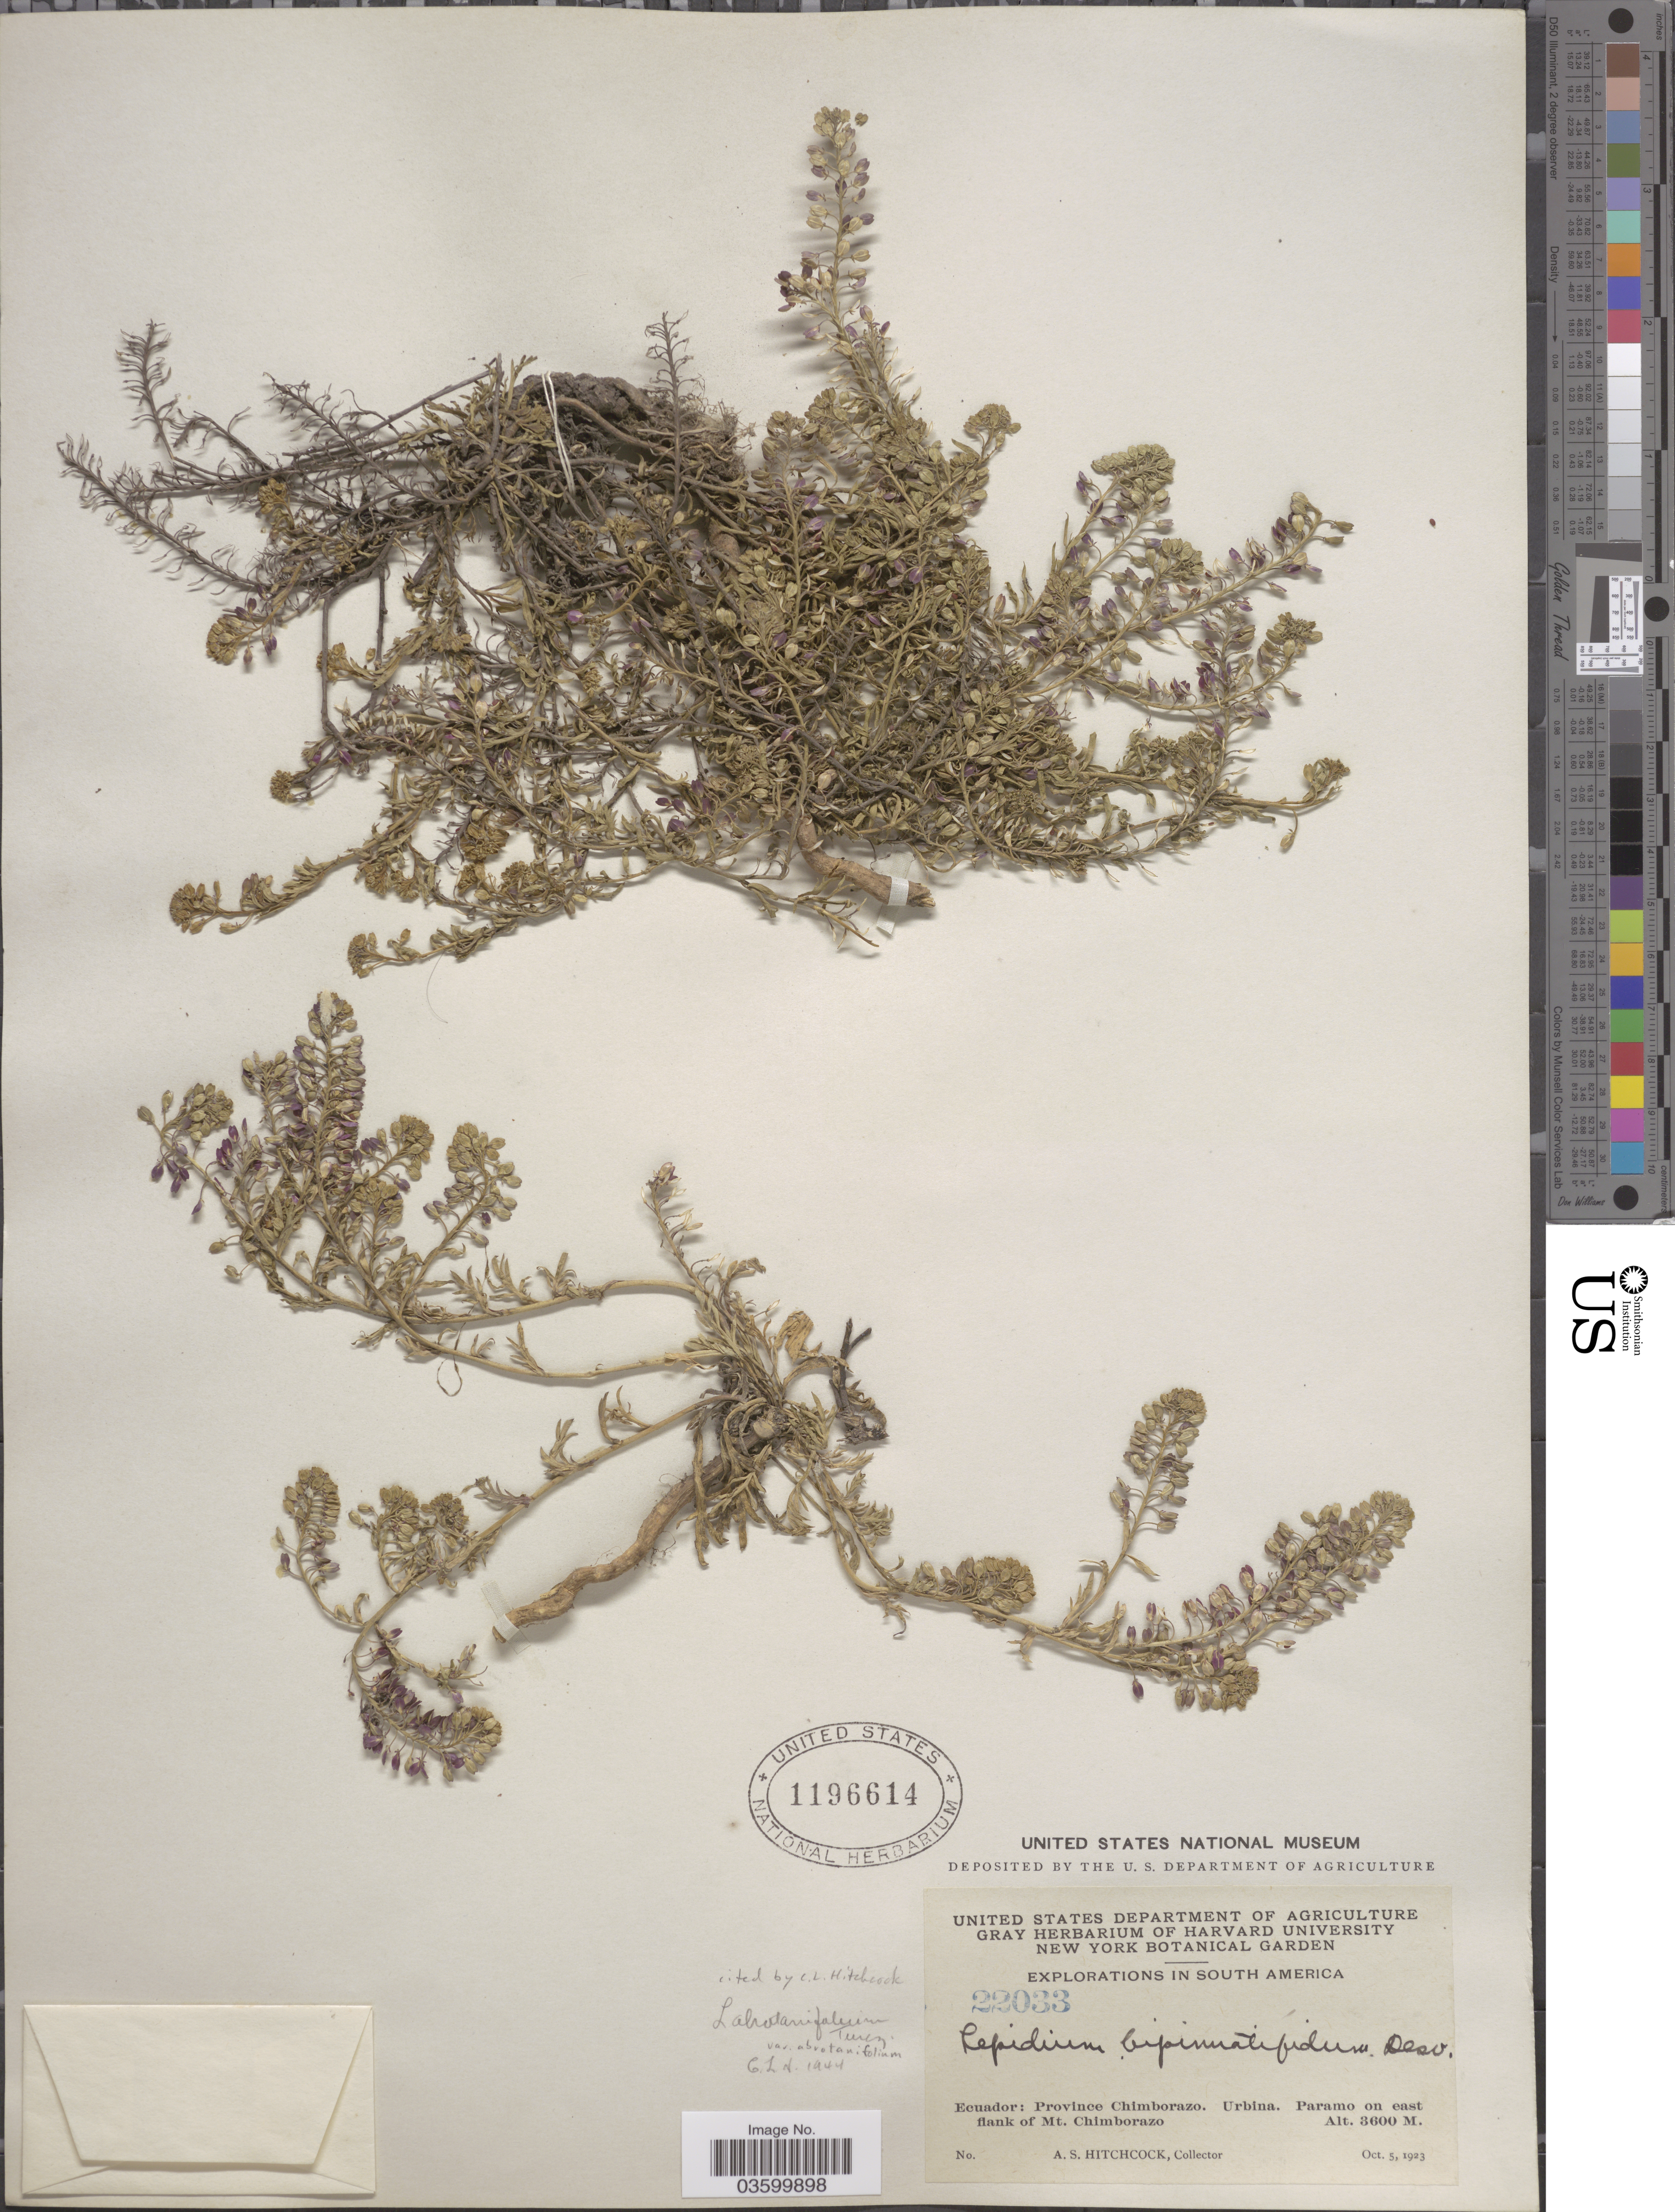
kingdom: Plantae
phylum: Tracheophyta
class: Magnoliopsida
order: Brassicales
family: Brassicaceae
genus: Lepidium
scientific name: Lepidium abrotanifolium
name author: Turcz.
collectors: A. S. Hitchcock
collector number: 22033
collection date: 1923-10-05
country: Ecuador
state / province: Chimborazo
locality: Urbina. Paramo on east flank of Mt. Chimborazo.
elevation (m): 3600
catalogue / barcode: US 1196614